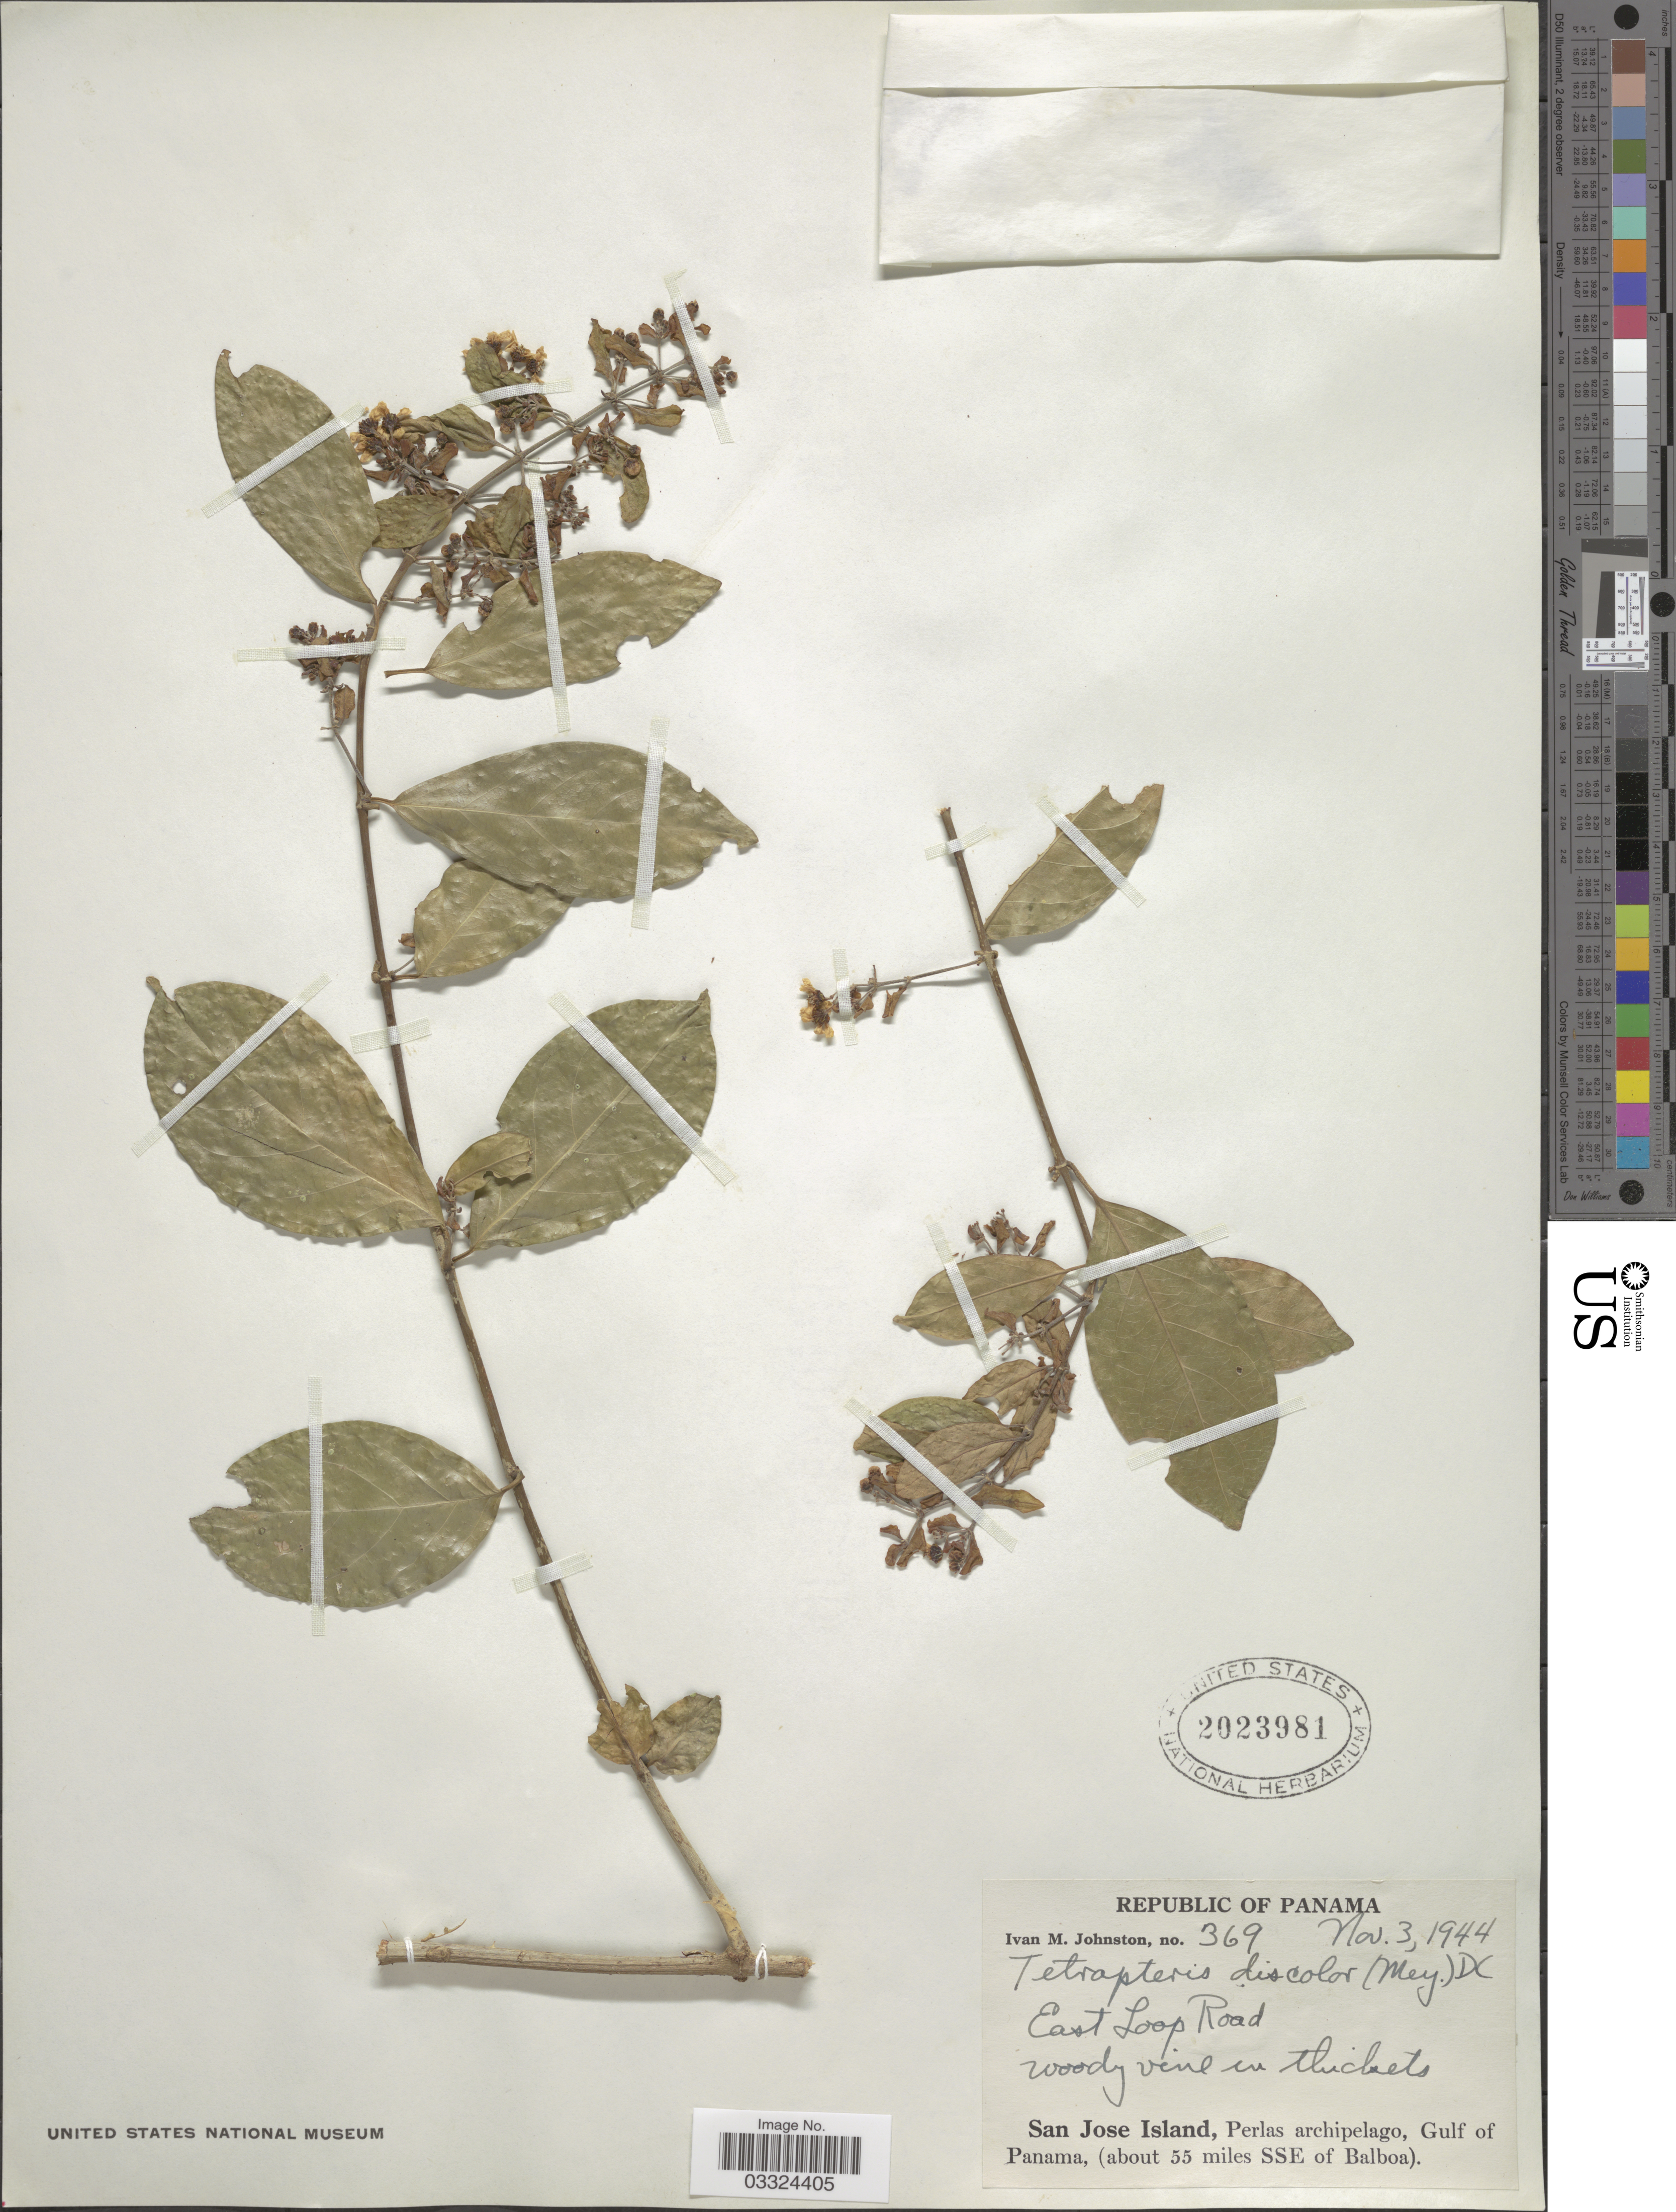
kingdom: Plantae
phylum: Tracheophyta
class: Magnoliopsida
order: Malpighiales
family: Malpighiaceae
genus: Tetrapterys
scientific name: Tetrapterys discolor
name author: (G. Mey.) DC.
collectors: I.M. Johnston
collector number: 369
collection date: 1944-11-03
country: Panama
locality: East Loop Road. San Jose Island, Perlas archipelago, Gulf of Panama, (about 55 miles SSE of Balboa).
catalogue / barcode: US 2023981